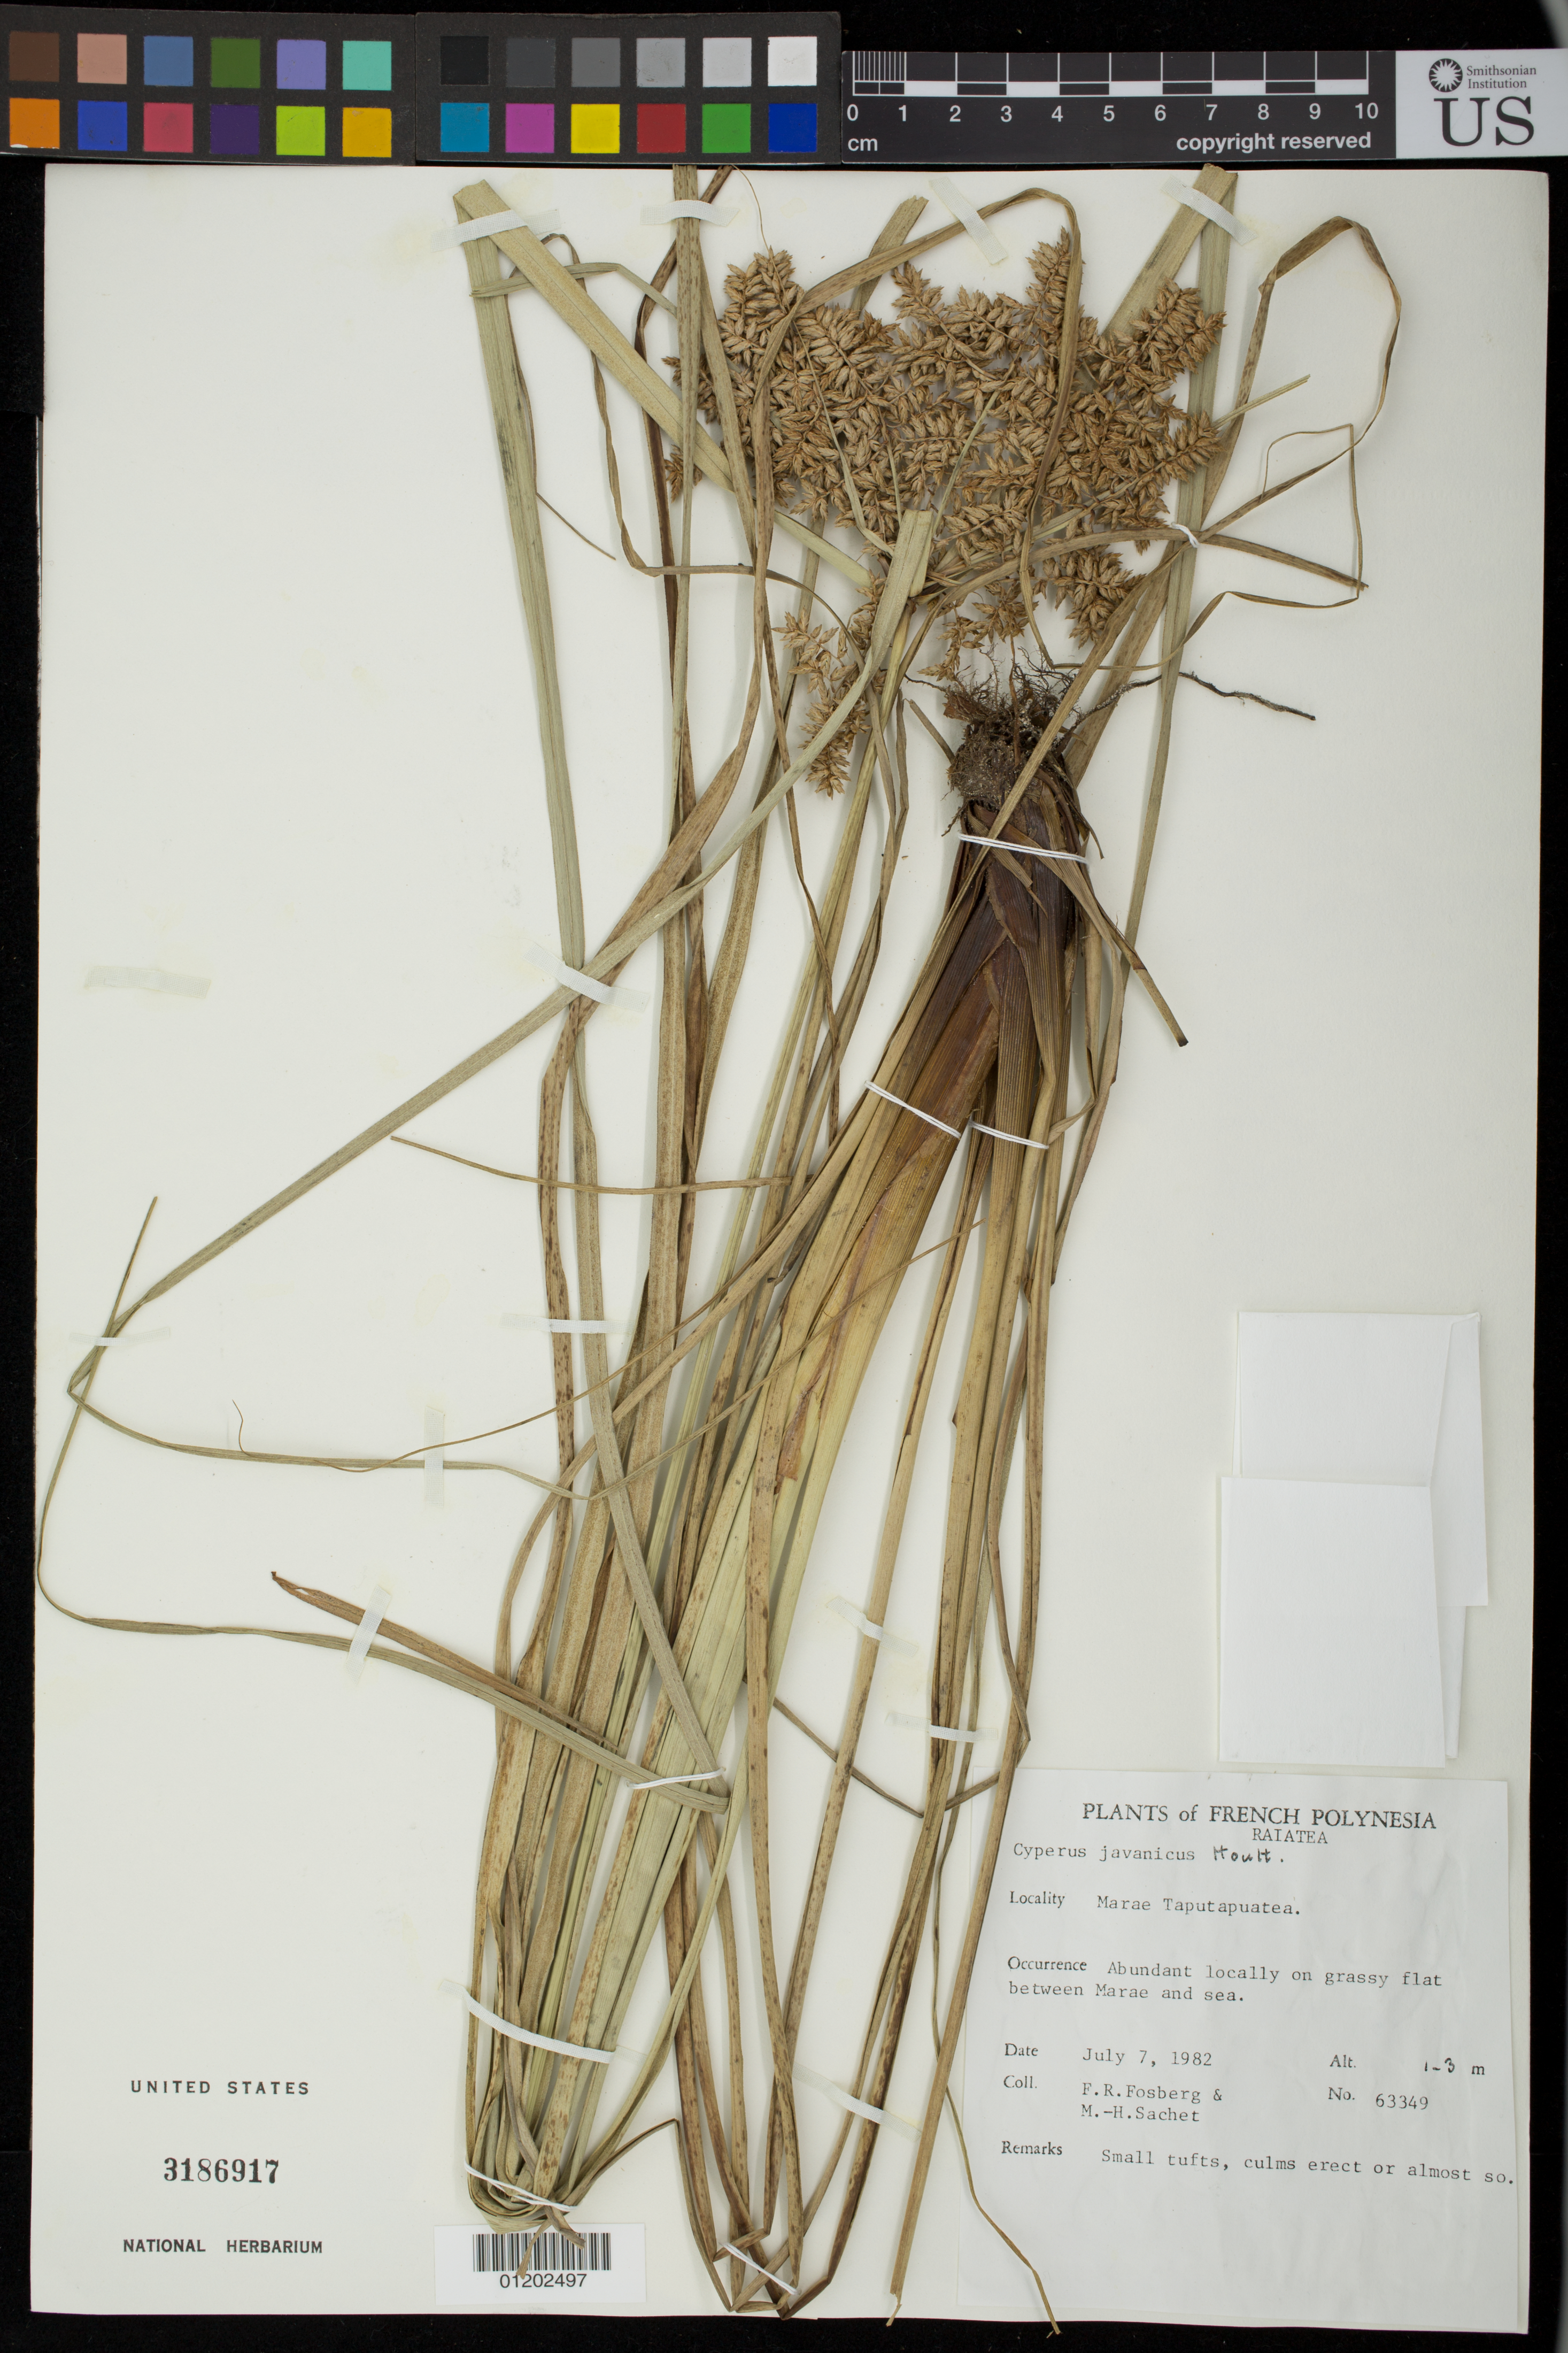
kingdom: Plantae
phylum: Tracheophyta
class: Liliopsida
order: Poales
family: Cyperaceae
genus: Cyperus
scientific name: Cyperus javanicus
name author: Houtt.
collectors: F.R. Fosberg & M.-H. Sachet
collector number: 63349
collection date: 1982-07-07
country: French Polynesia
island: Raiatea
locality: Marae Taputaputea, between Marae and sea.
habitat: Grassy flat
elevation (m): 1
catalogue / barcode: US 3186917